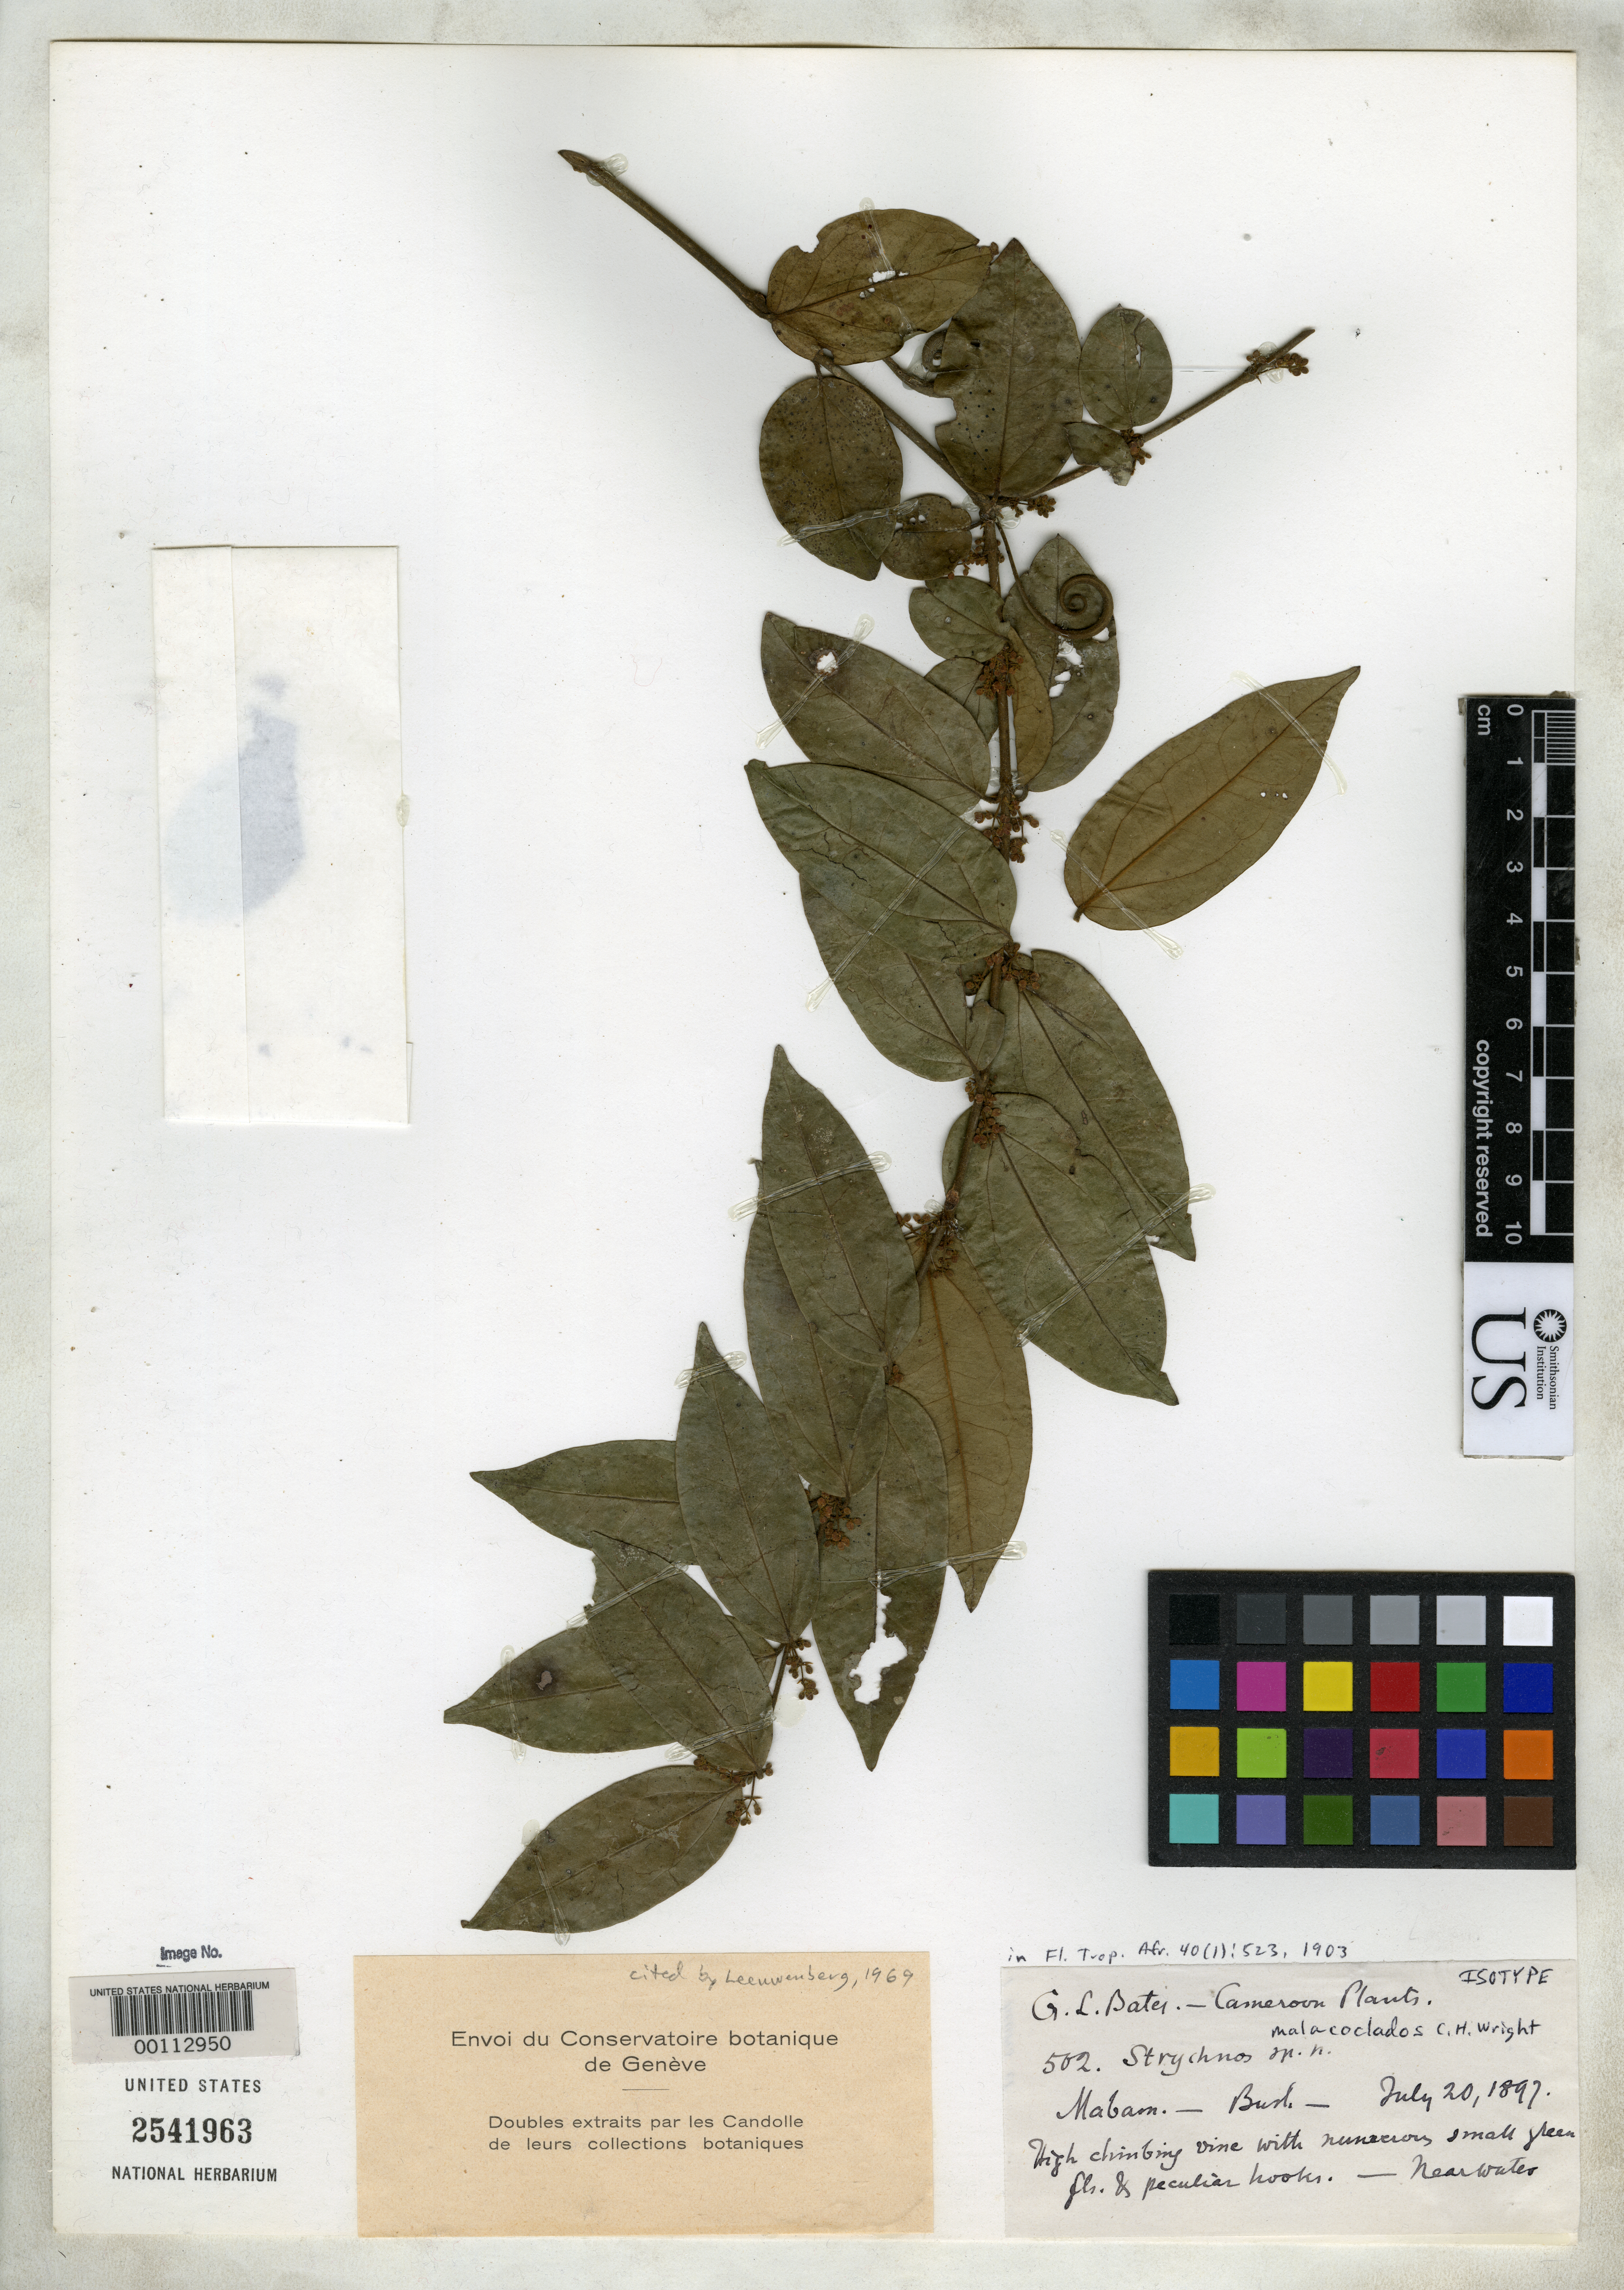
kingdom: Plantae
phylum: Tracheophyta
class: Magnoliopsida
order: Gentianales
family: Loganiaceae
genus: Strychnos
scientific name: Strychnos malacoclados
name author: C.H. Wright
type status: Isotype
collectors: G. Bates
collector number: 502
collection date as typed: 20 Jul 1897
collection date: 1897-07-20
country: Cameroon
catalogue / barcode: US 2541963